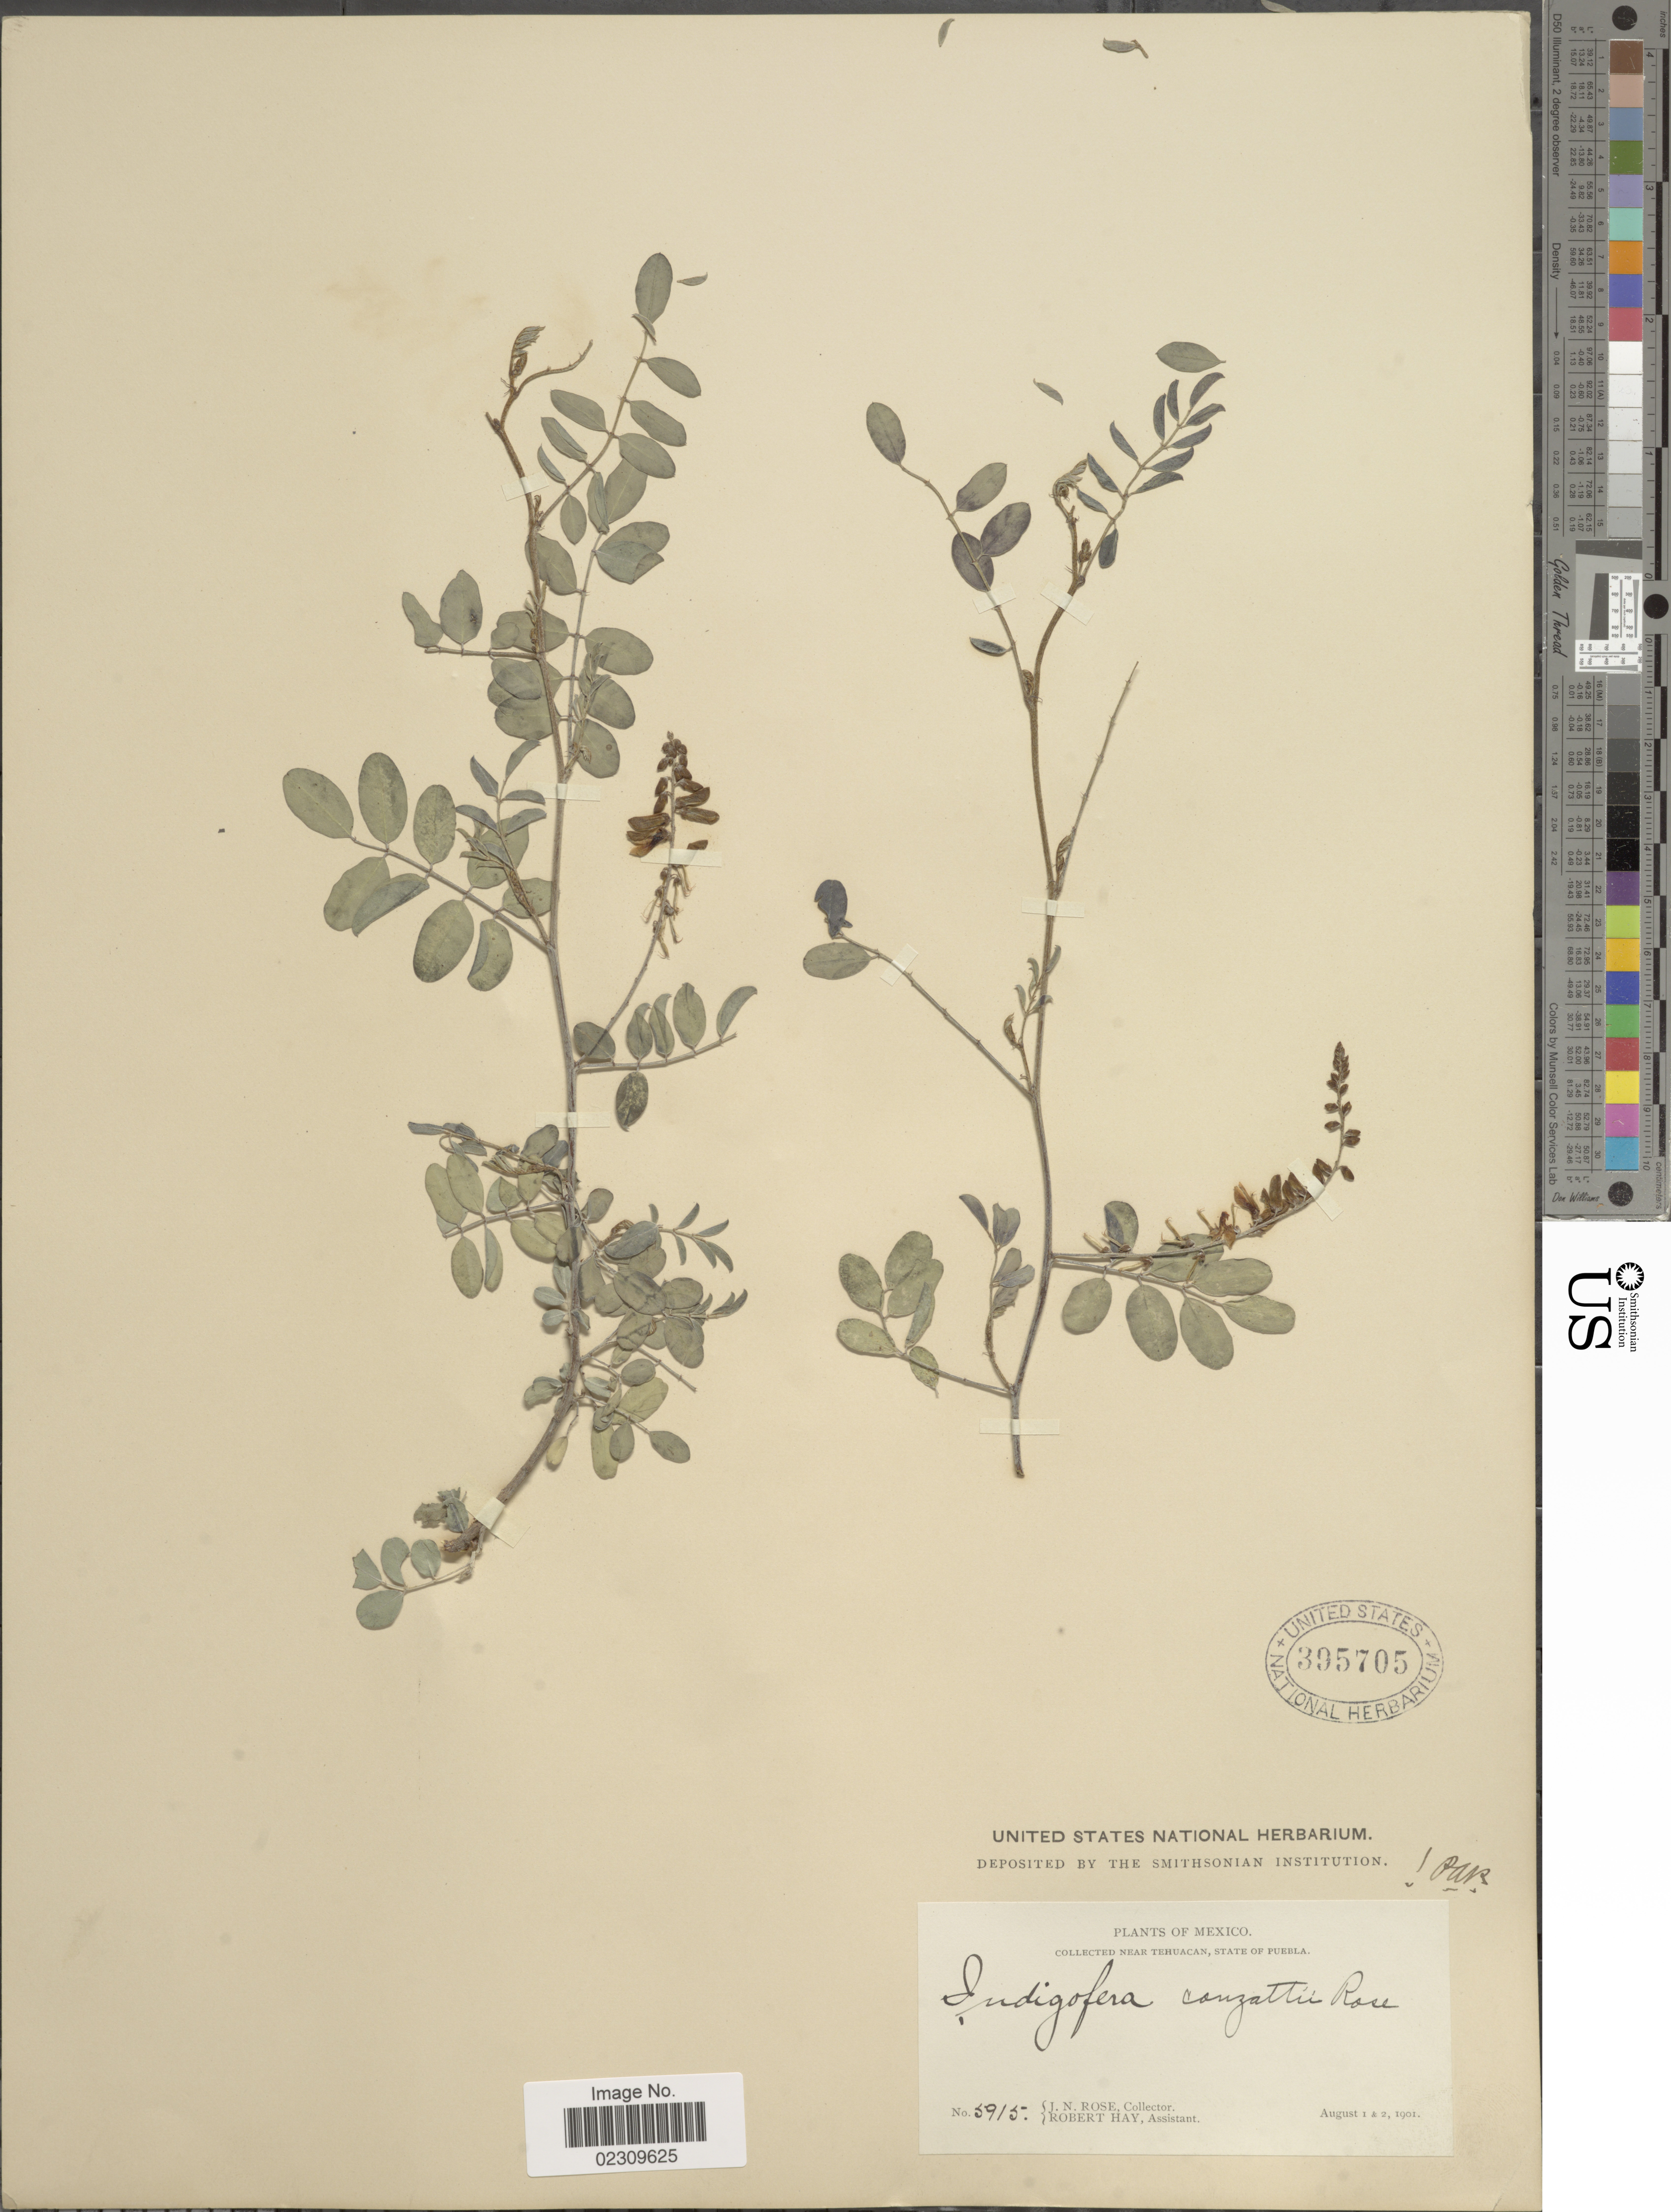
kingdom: Plantae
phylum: Tracheophyta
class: Magnoliopsida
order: Fabales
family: Fabaceae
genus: Indigofera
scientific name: Indigofera conzattii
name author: Rose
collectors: J. N. Rose & R. Hay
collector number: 5915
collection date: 1901-08-01/1901-08-02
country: Mexico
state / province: Puebla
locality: Near Tehuacan, State of Puebla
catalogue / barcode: US 395705